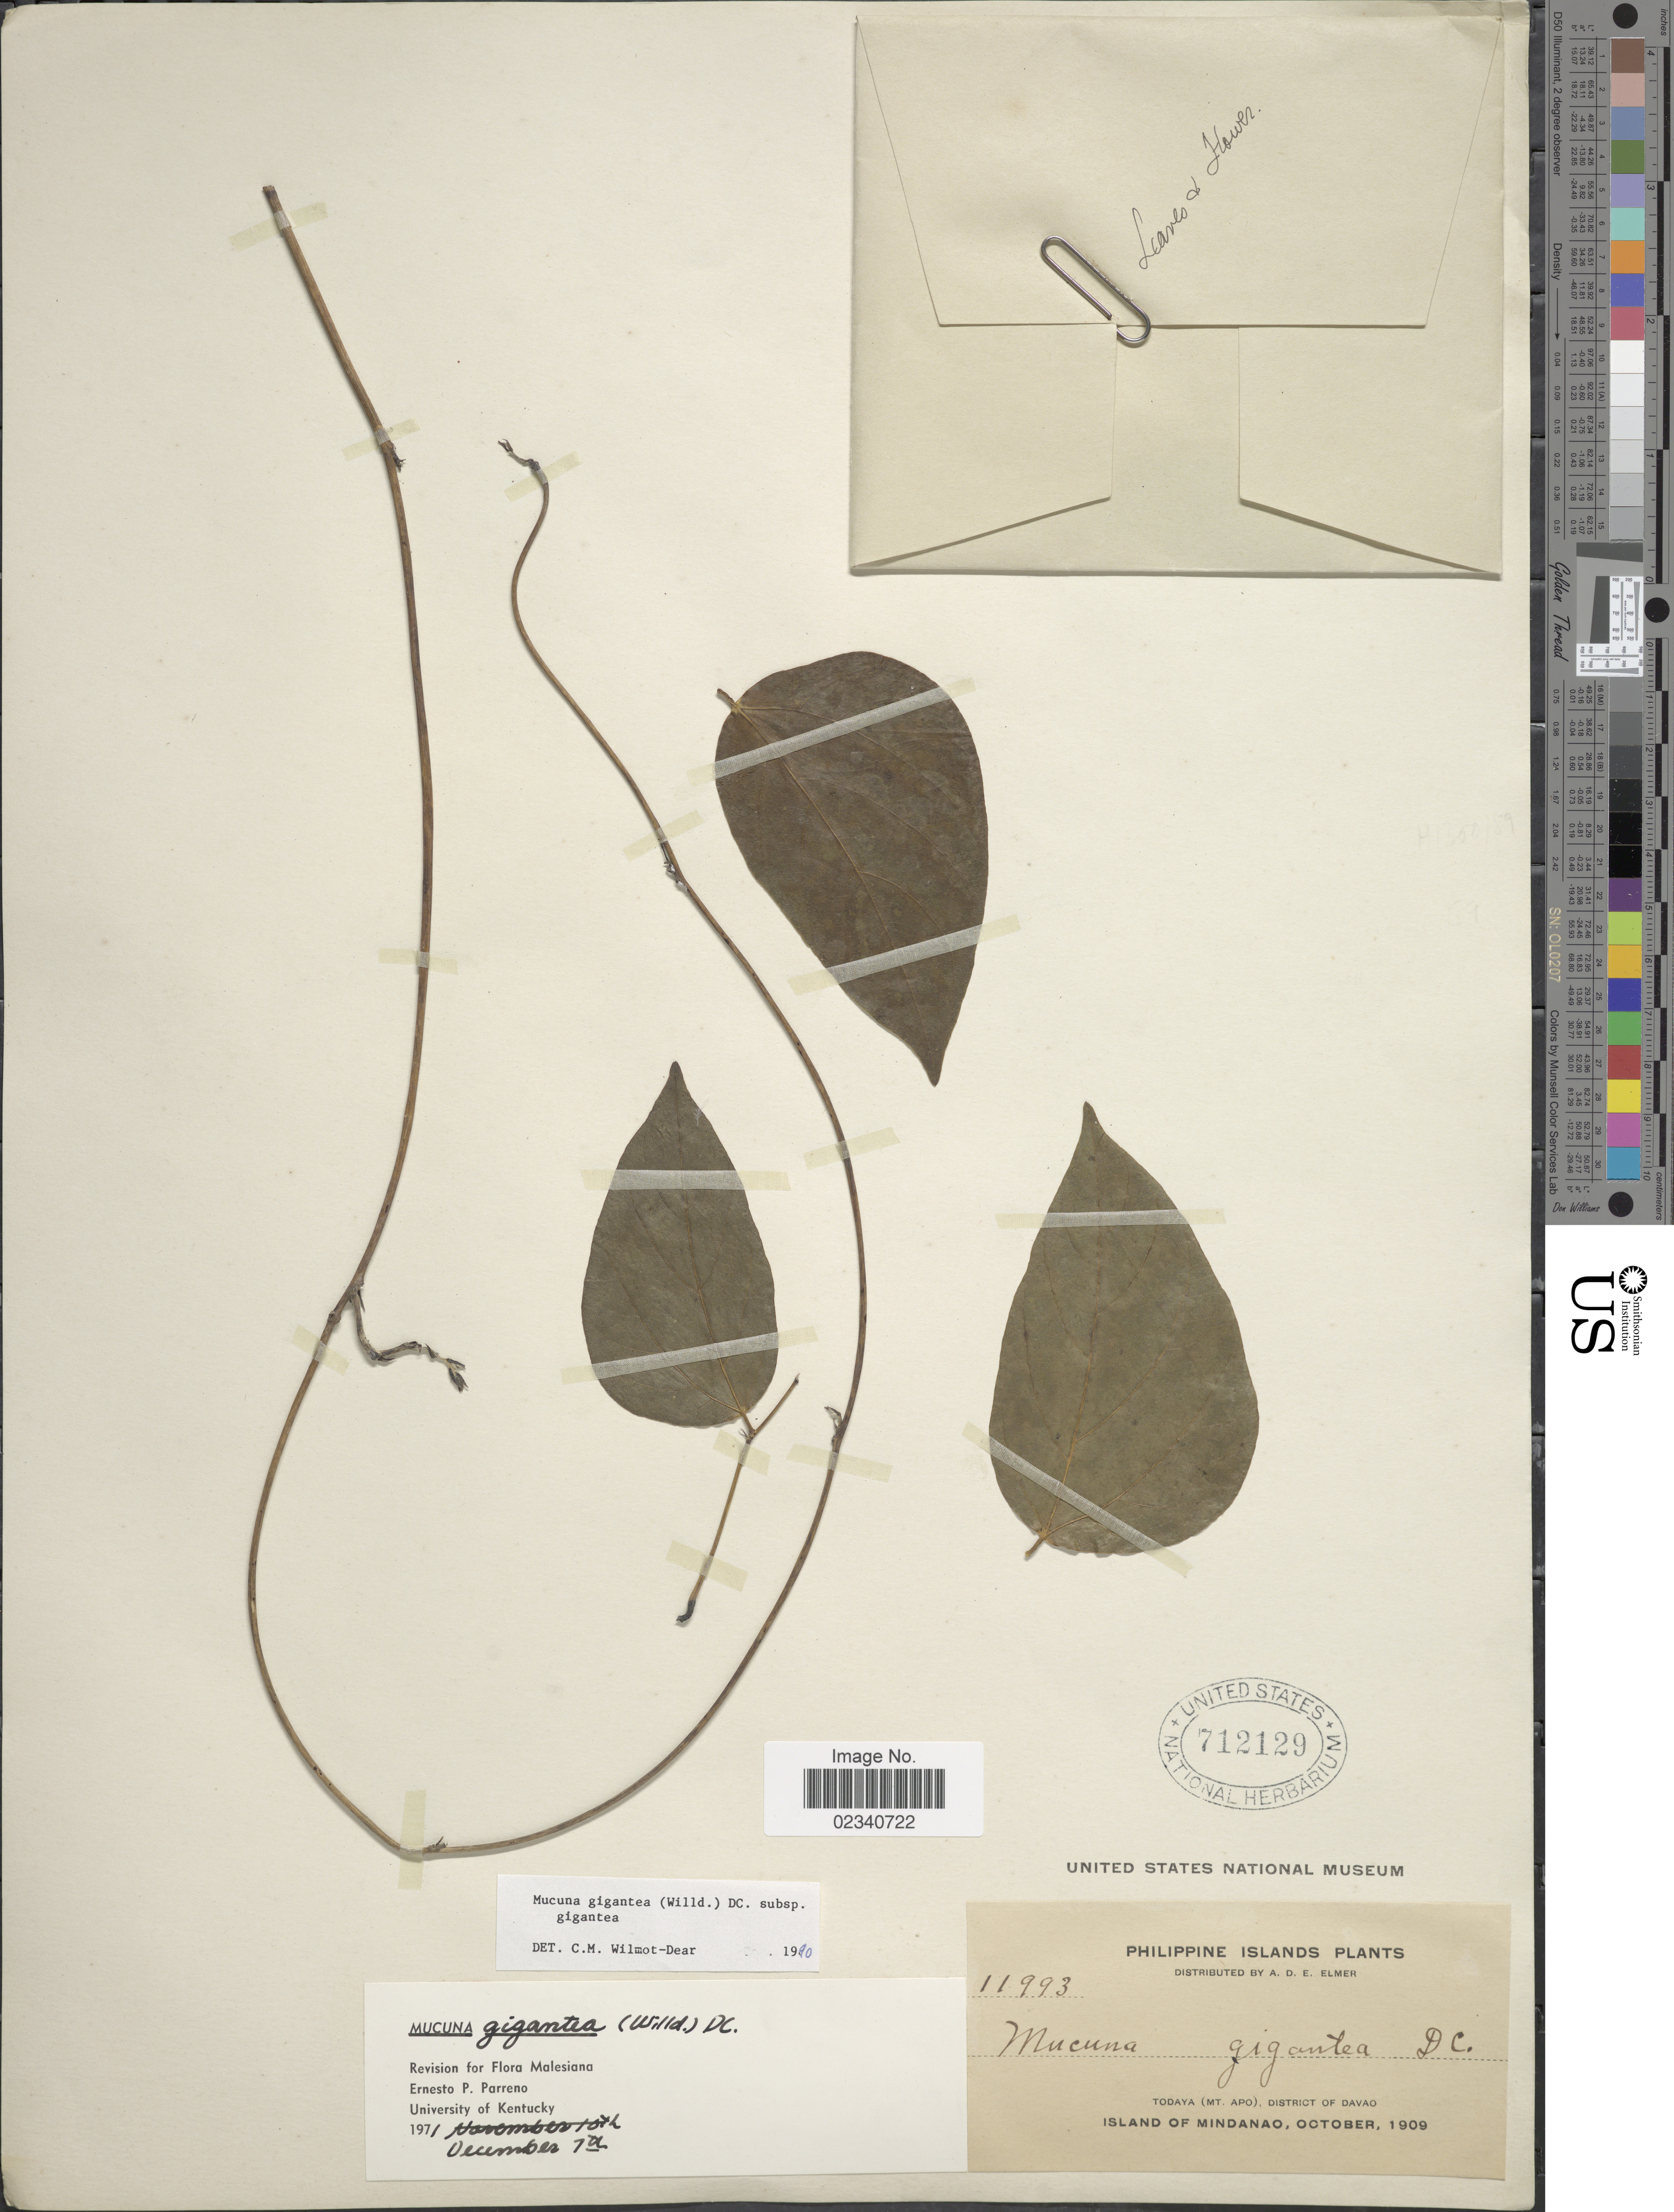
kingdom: Plantae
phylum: Tracheophyta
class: Magnoliopsida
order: Fabales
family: Fabaceae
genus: Mucuna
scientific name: Mucuna gigantea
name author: (Willd.) DC.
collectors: A. D. E. Elmer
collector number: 11993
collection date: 1909-10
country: Philippines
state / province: Davao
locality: Todayo (Mt. Apo), District of Davao. Island of Mindanao.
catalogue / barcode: US 712129